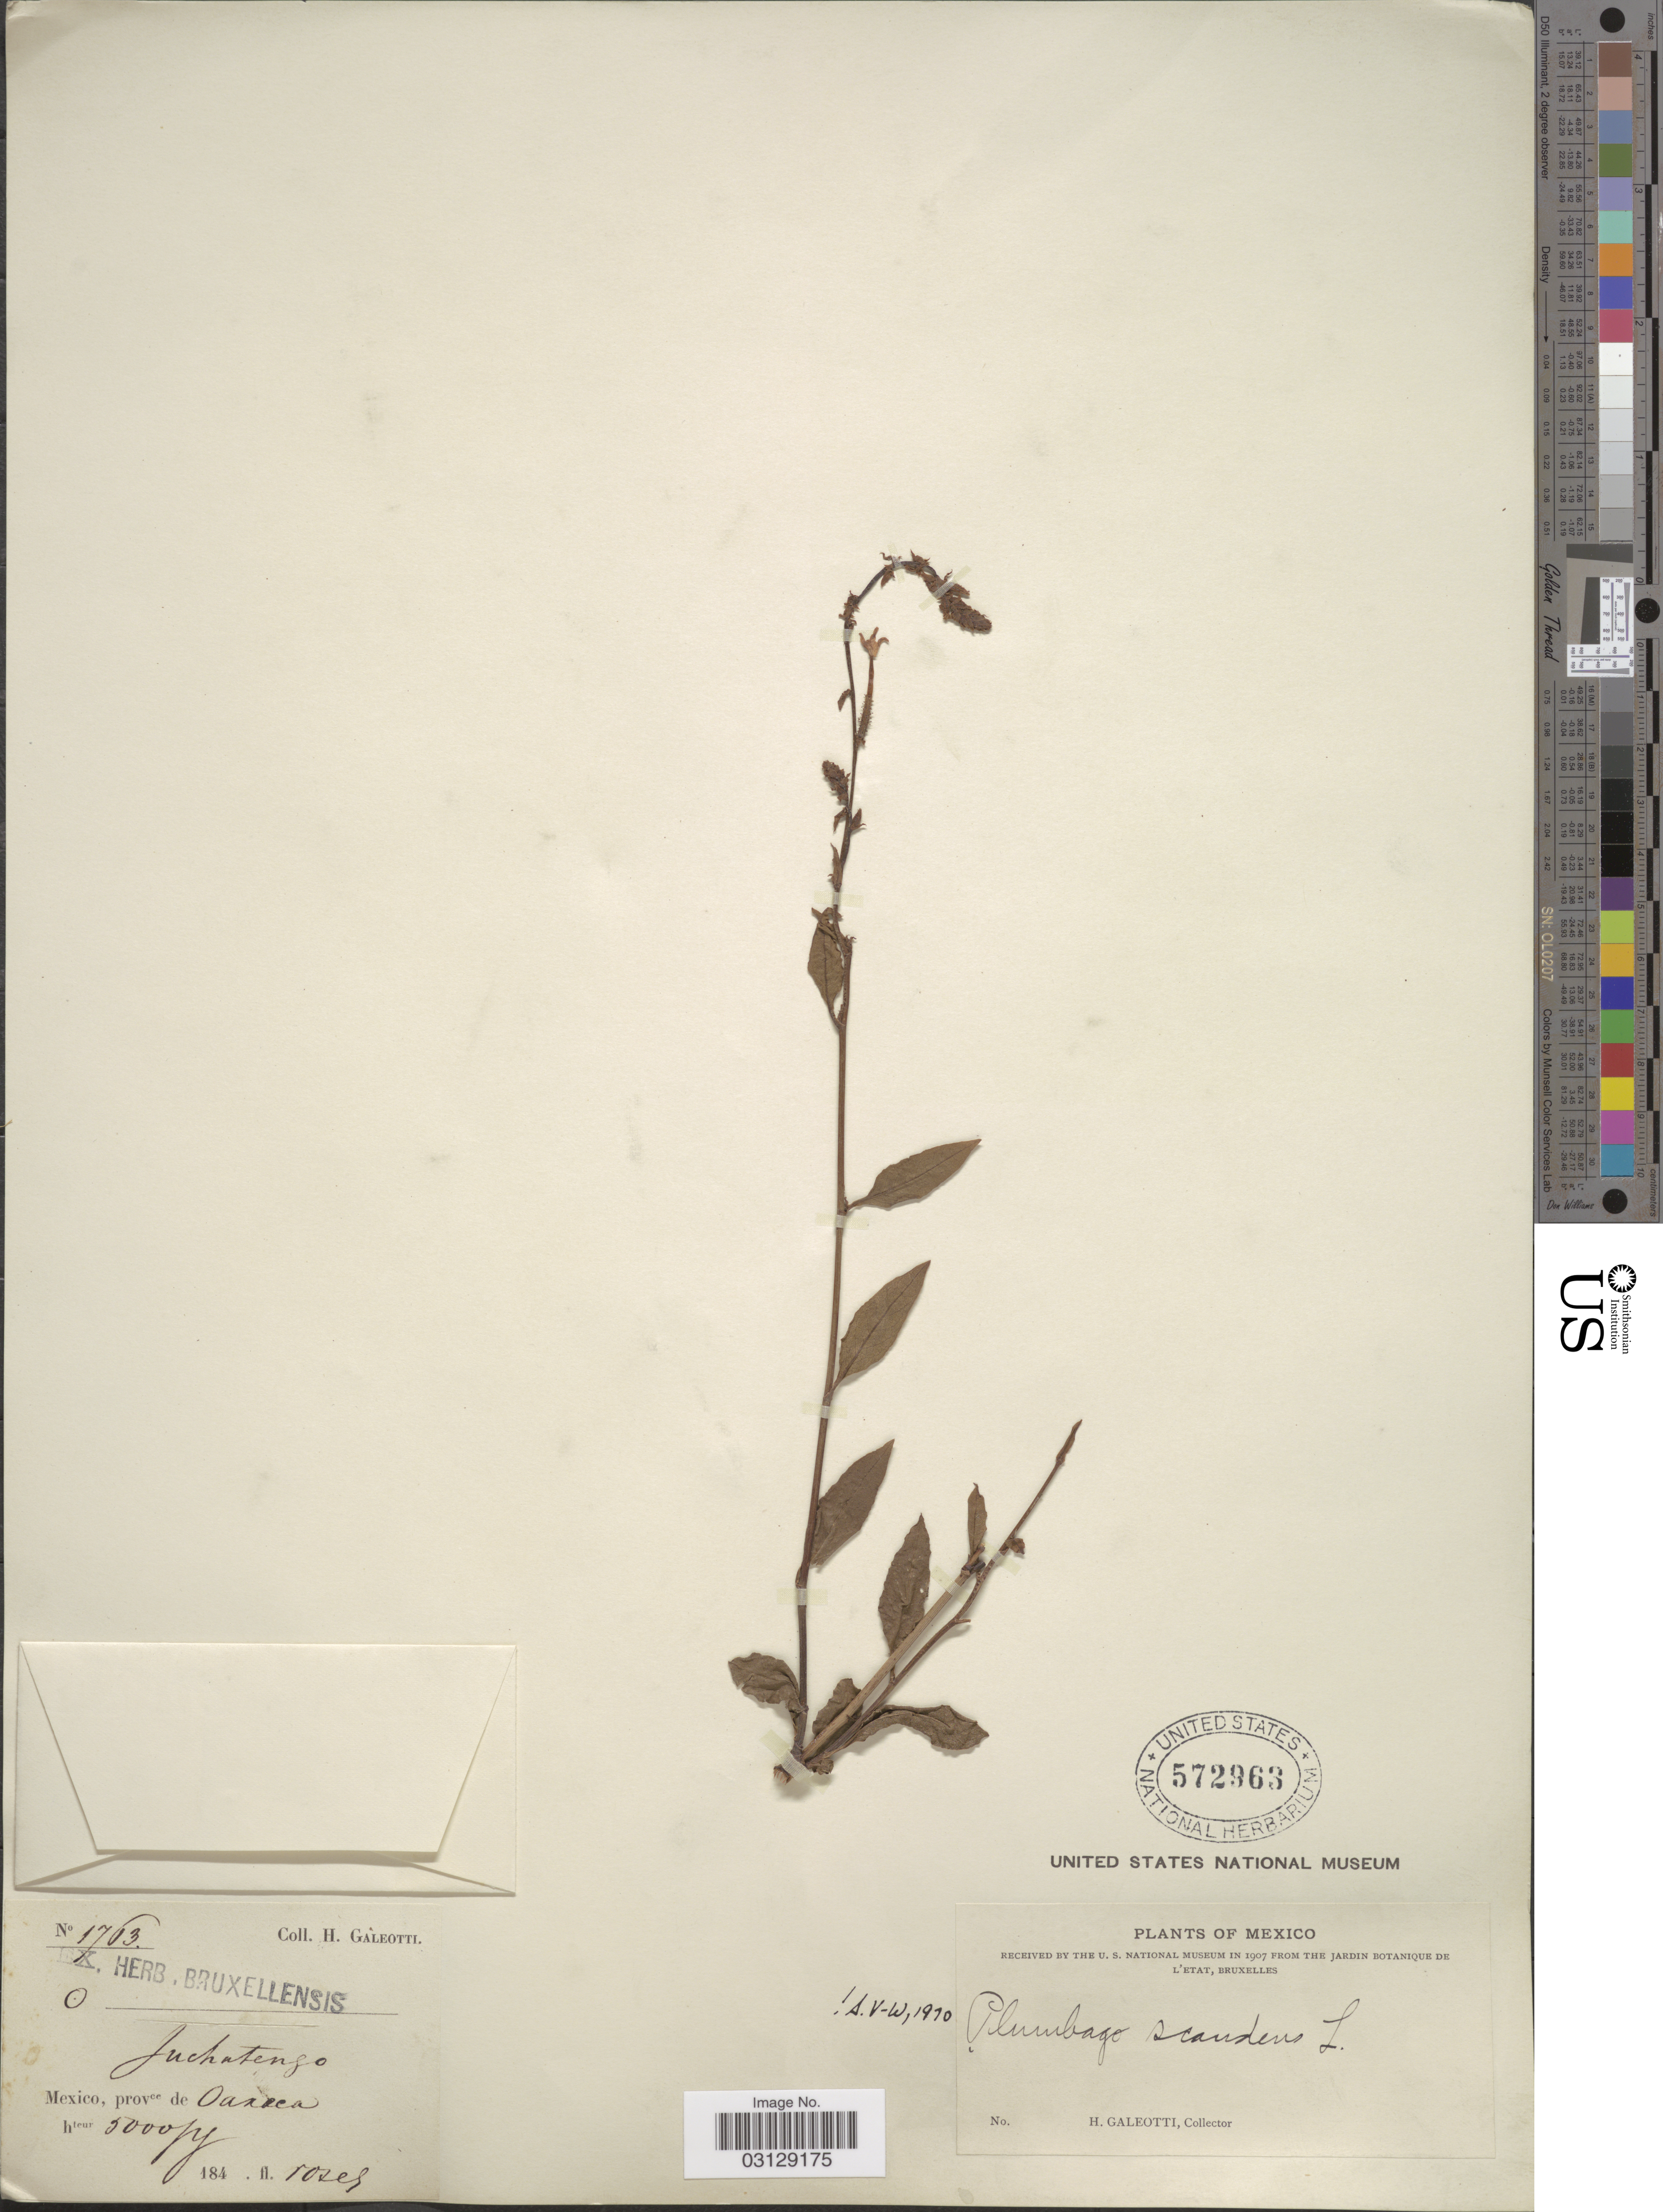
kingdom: Plantae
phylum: Tracheophyta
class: Magnoliopsida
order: Caryophyllales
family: Plumbaginaceae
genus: Plumbago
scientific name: Plumbago scandens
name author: L.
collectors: H. G. Galeotti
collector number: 1763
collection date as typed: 184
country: Mexico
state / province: Oaxaca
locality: Juchatengo.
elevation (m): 1524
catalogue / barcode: US 572963